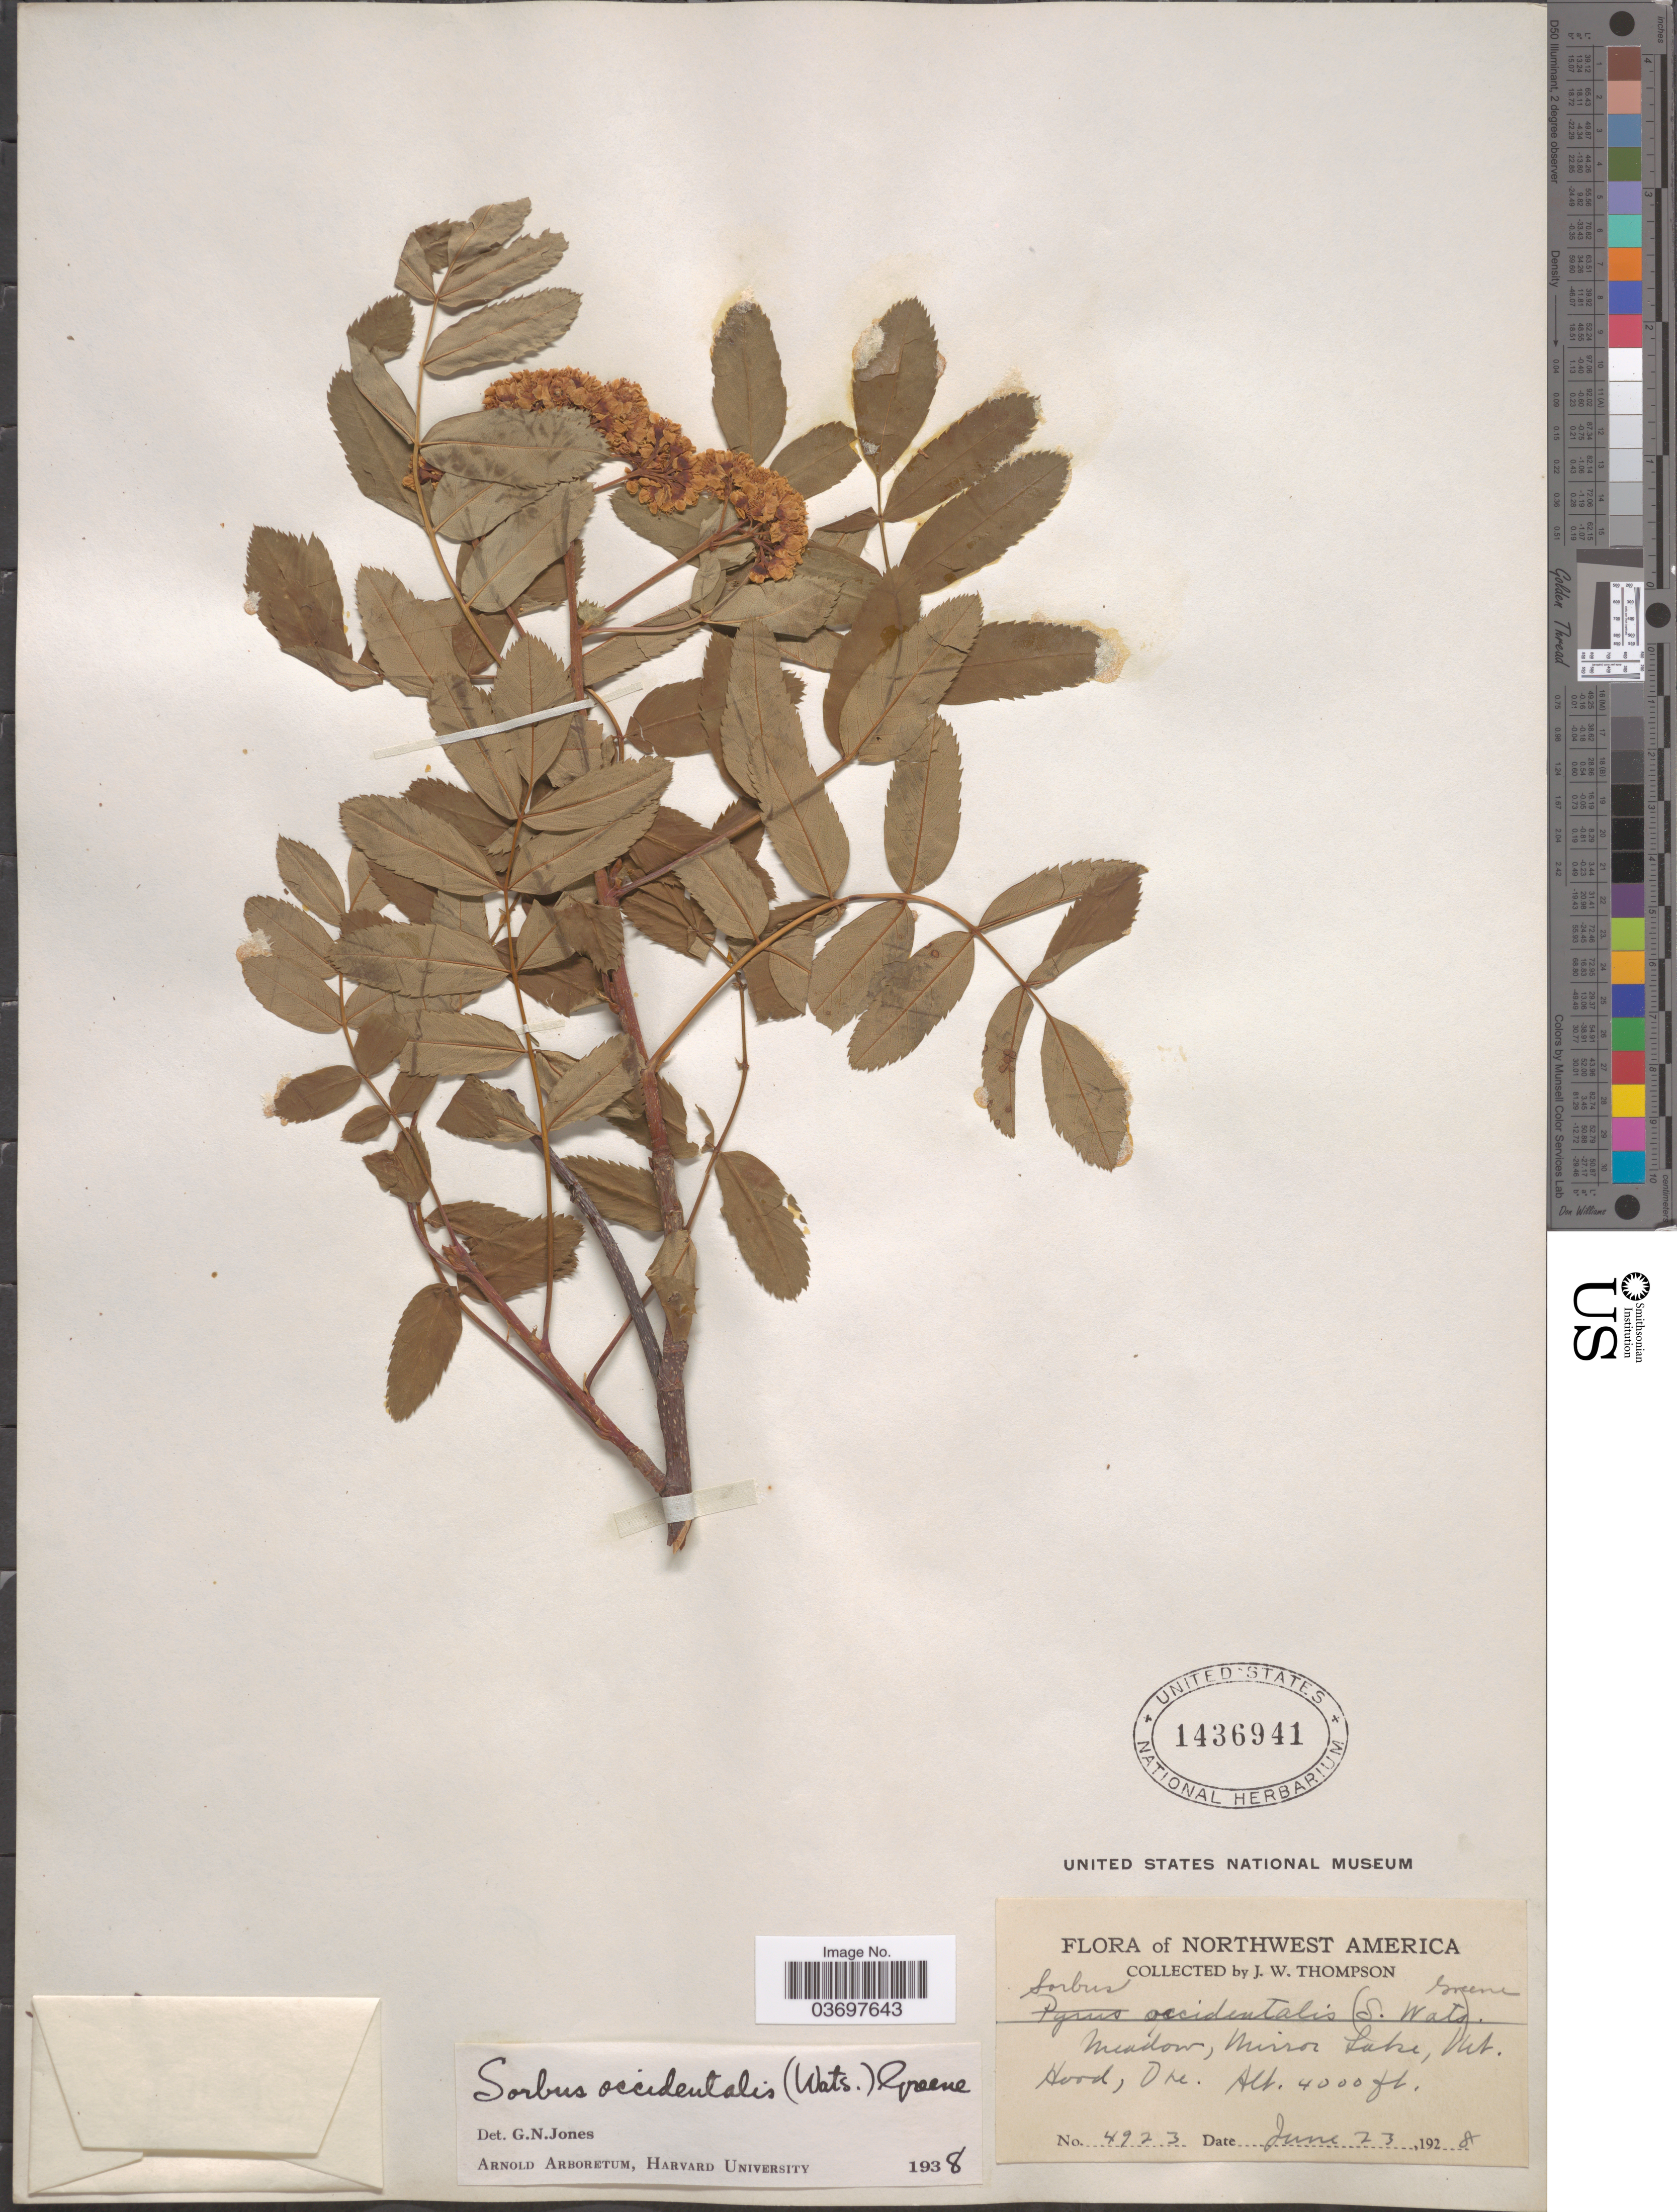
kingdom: Plantae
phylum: Tracheophyta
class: Magnoliopsida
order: Rosales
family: Rosaceae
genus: Sorbus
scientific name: Sorbus pumila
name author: Raf.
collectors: J. Thompson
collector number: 4923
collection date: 1928-06-23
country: United States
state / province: Oregon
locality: Northwest America. Meadow, Mirror Lake, Mt. Hood.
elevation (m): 1219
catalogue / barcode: US 1436941